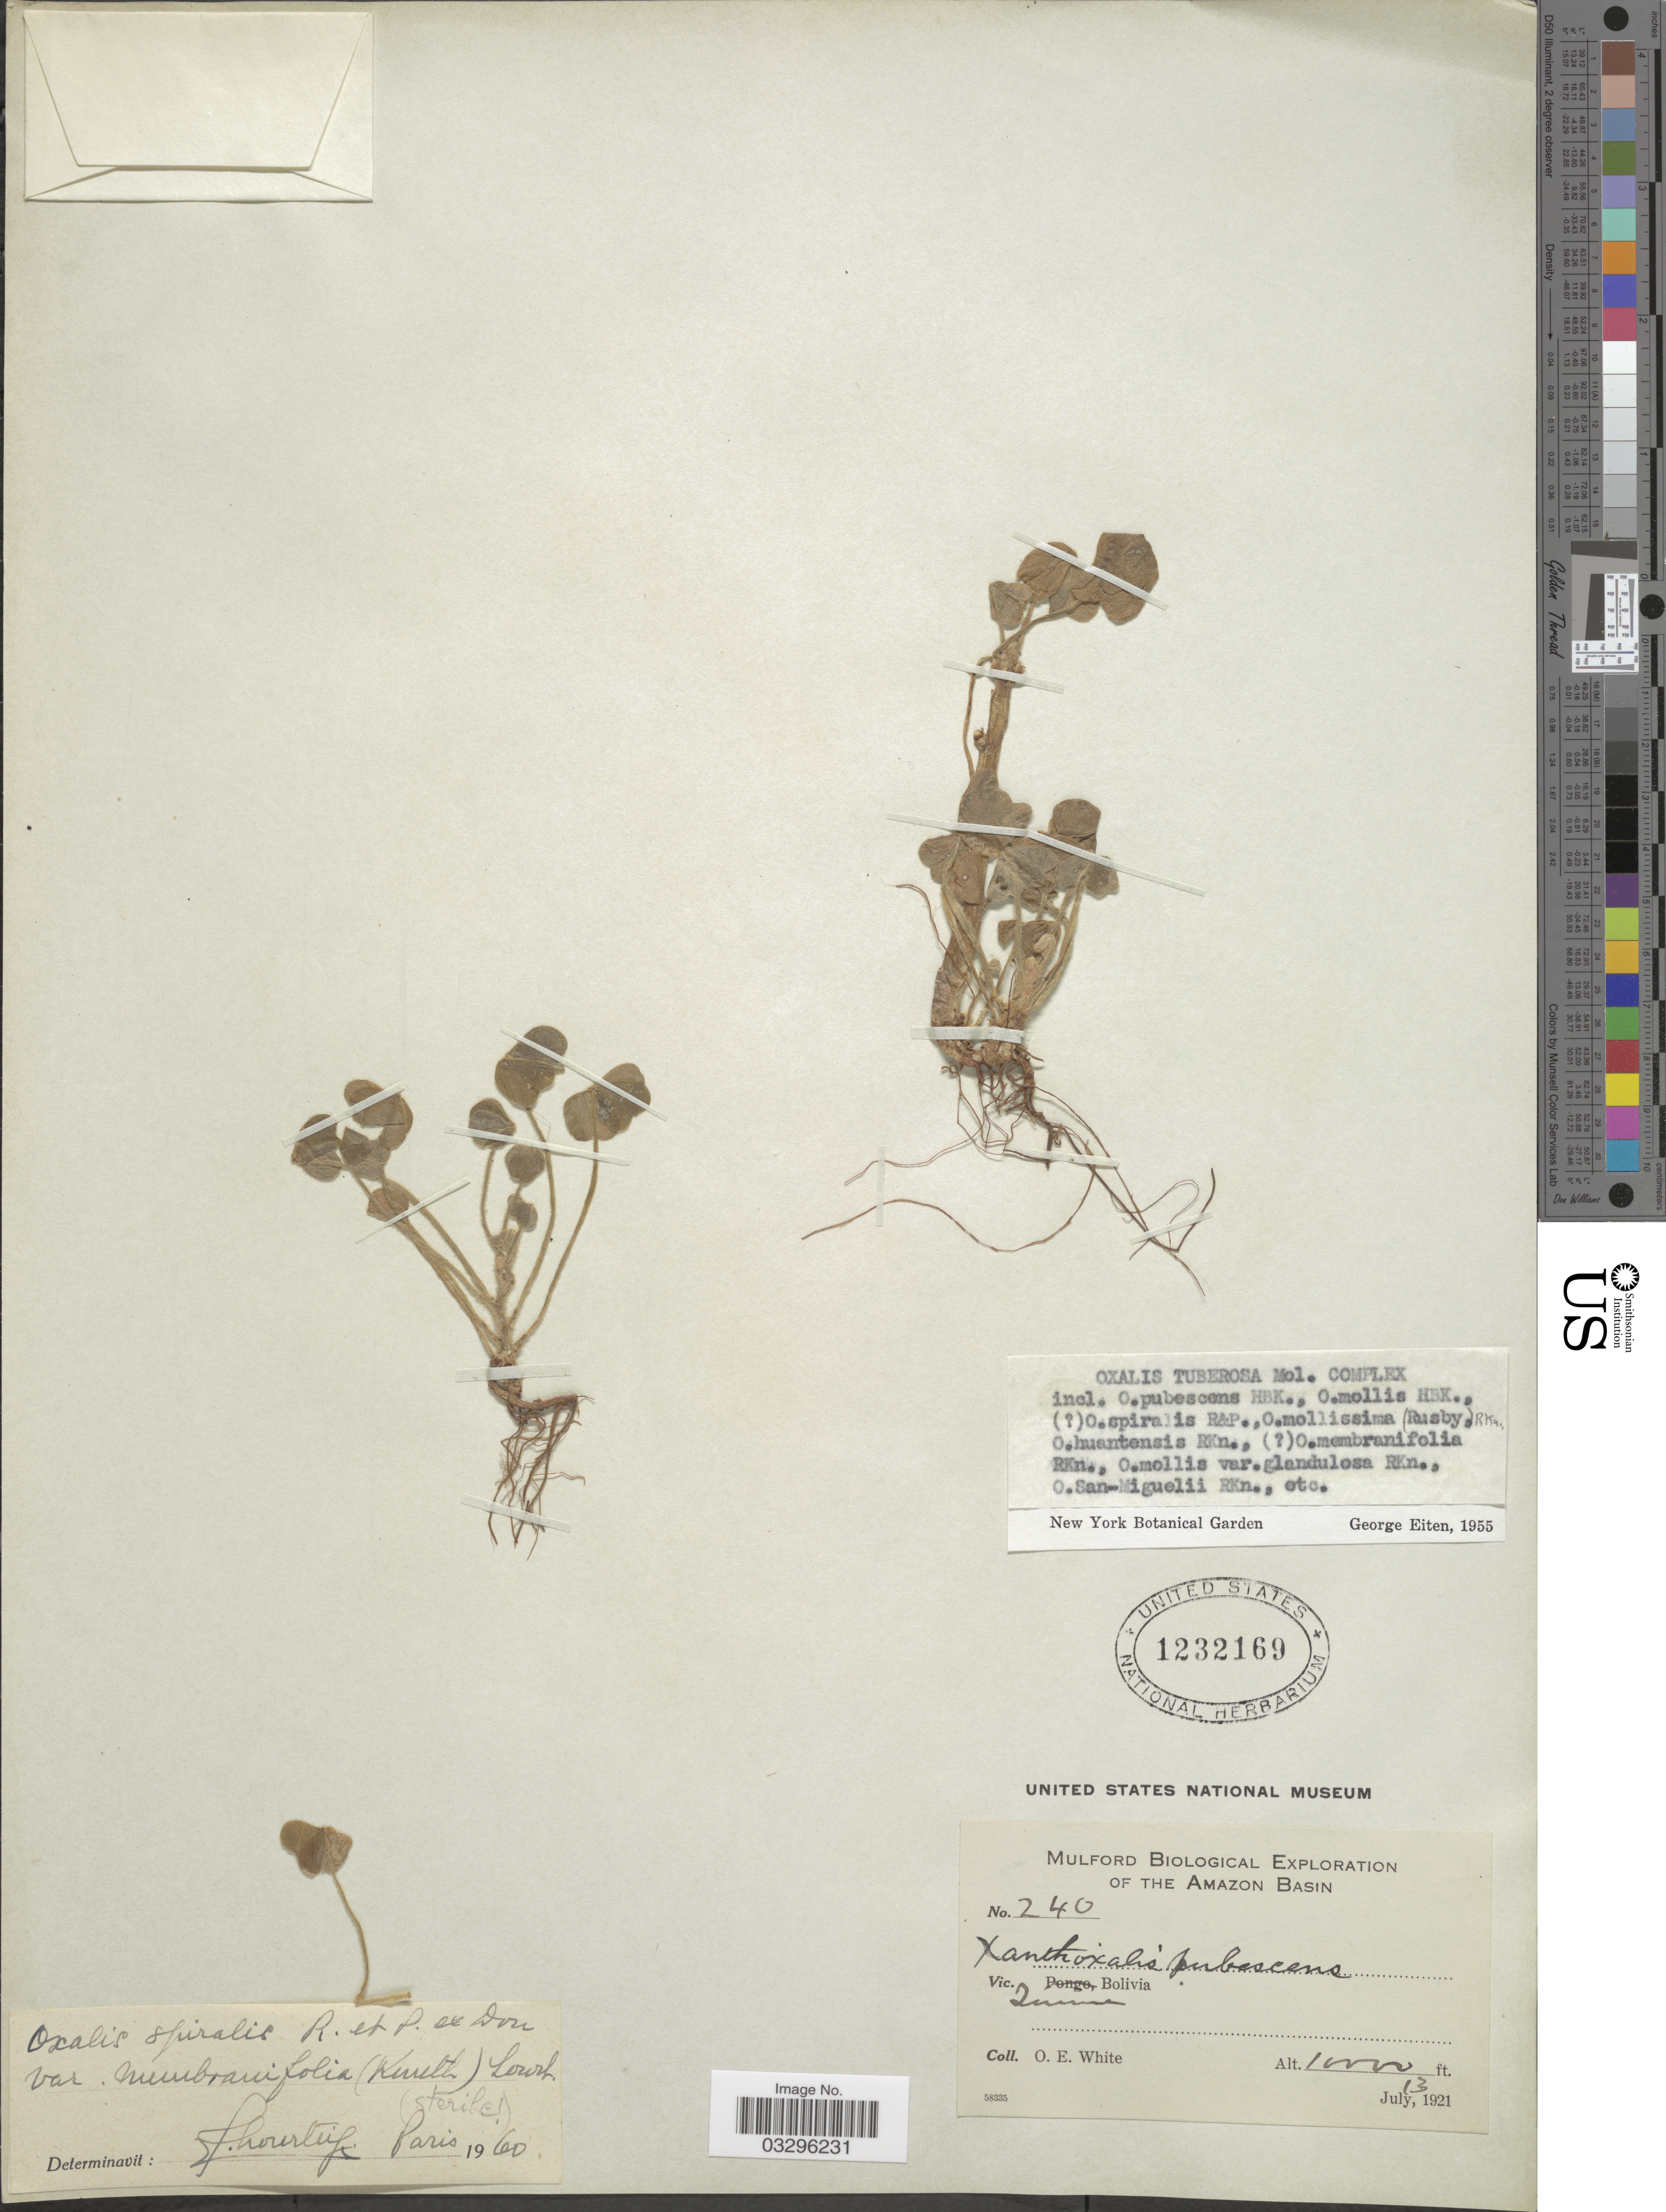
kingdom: Plantae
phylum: Tracheophyta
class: Magnoliopsida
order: Oxalidales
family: Oxalidaceae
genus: Oxalis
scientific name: Oxalis spiralis subsp. membranifolia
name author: (R. Knuth) Lourteig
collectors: O. E. White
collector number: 240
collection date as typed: July 13, 1921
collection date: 1921-07-13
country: Bolivia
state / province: La Paz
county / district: Inquisivi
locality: Quime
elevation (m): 3048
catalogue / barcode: US 1232169